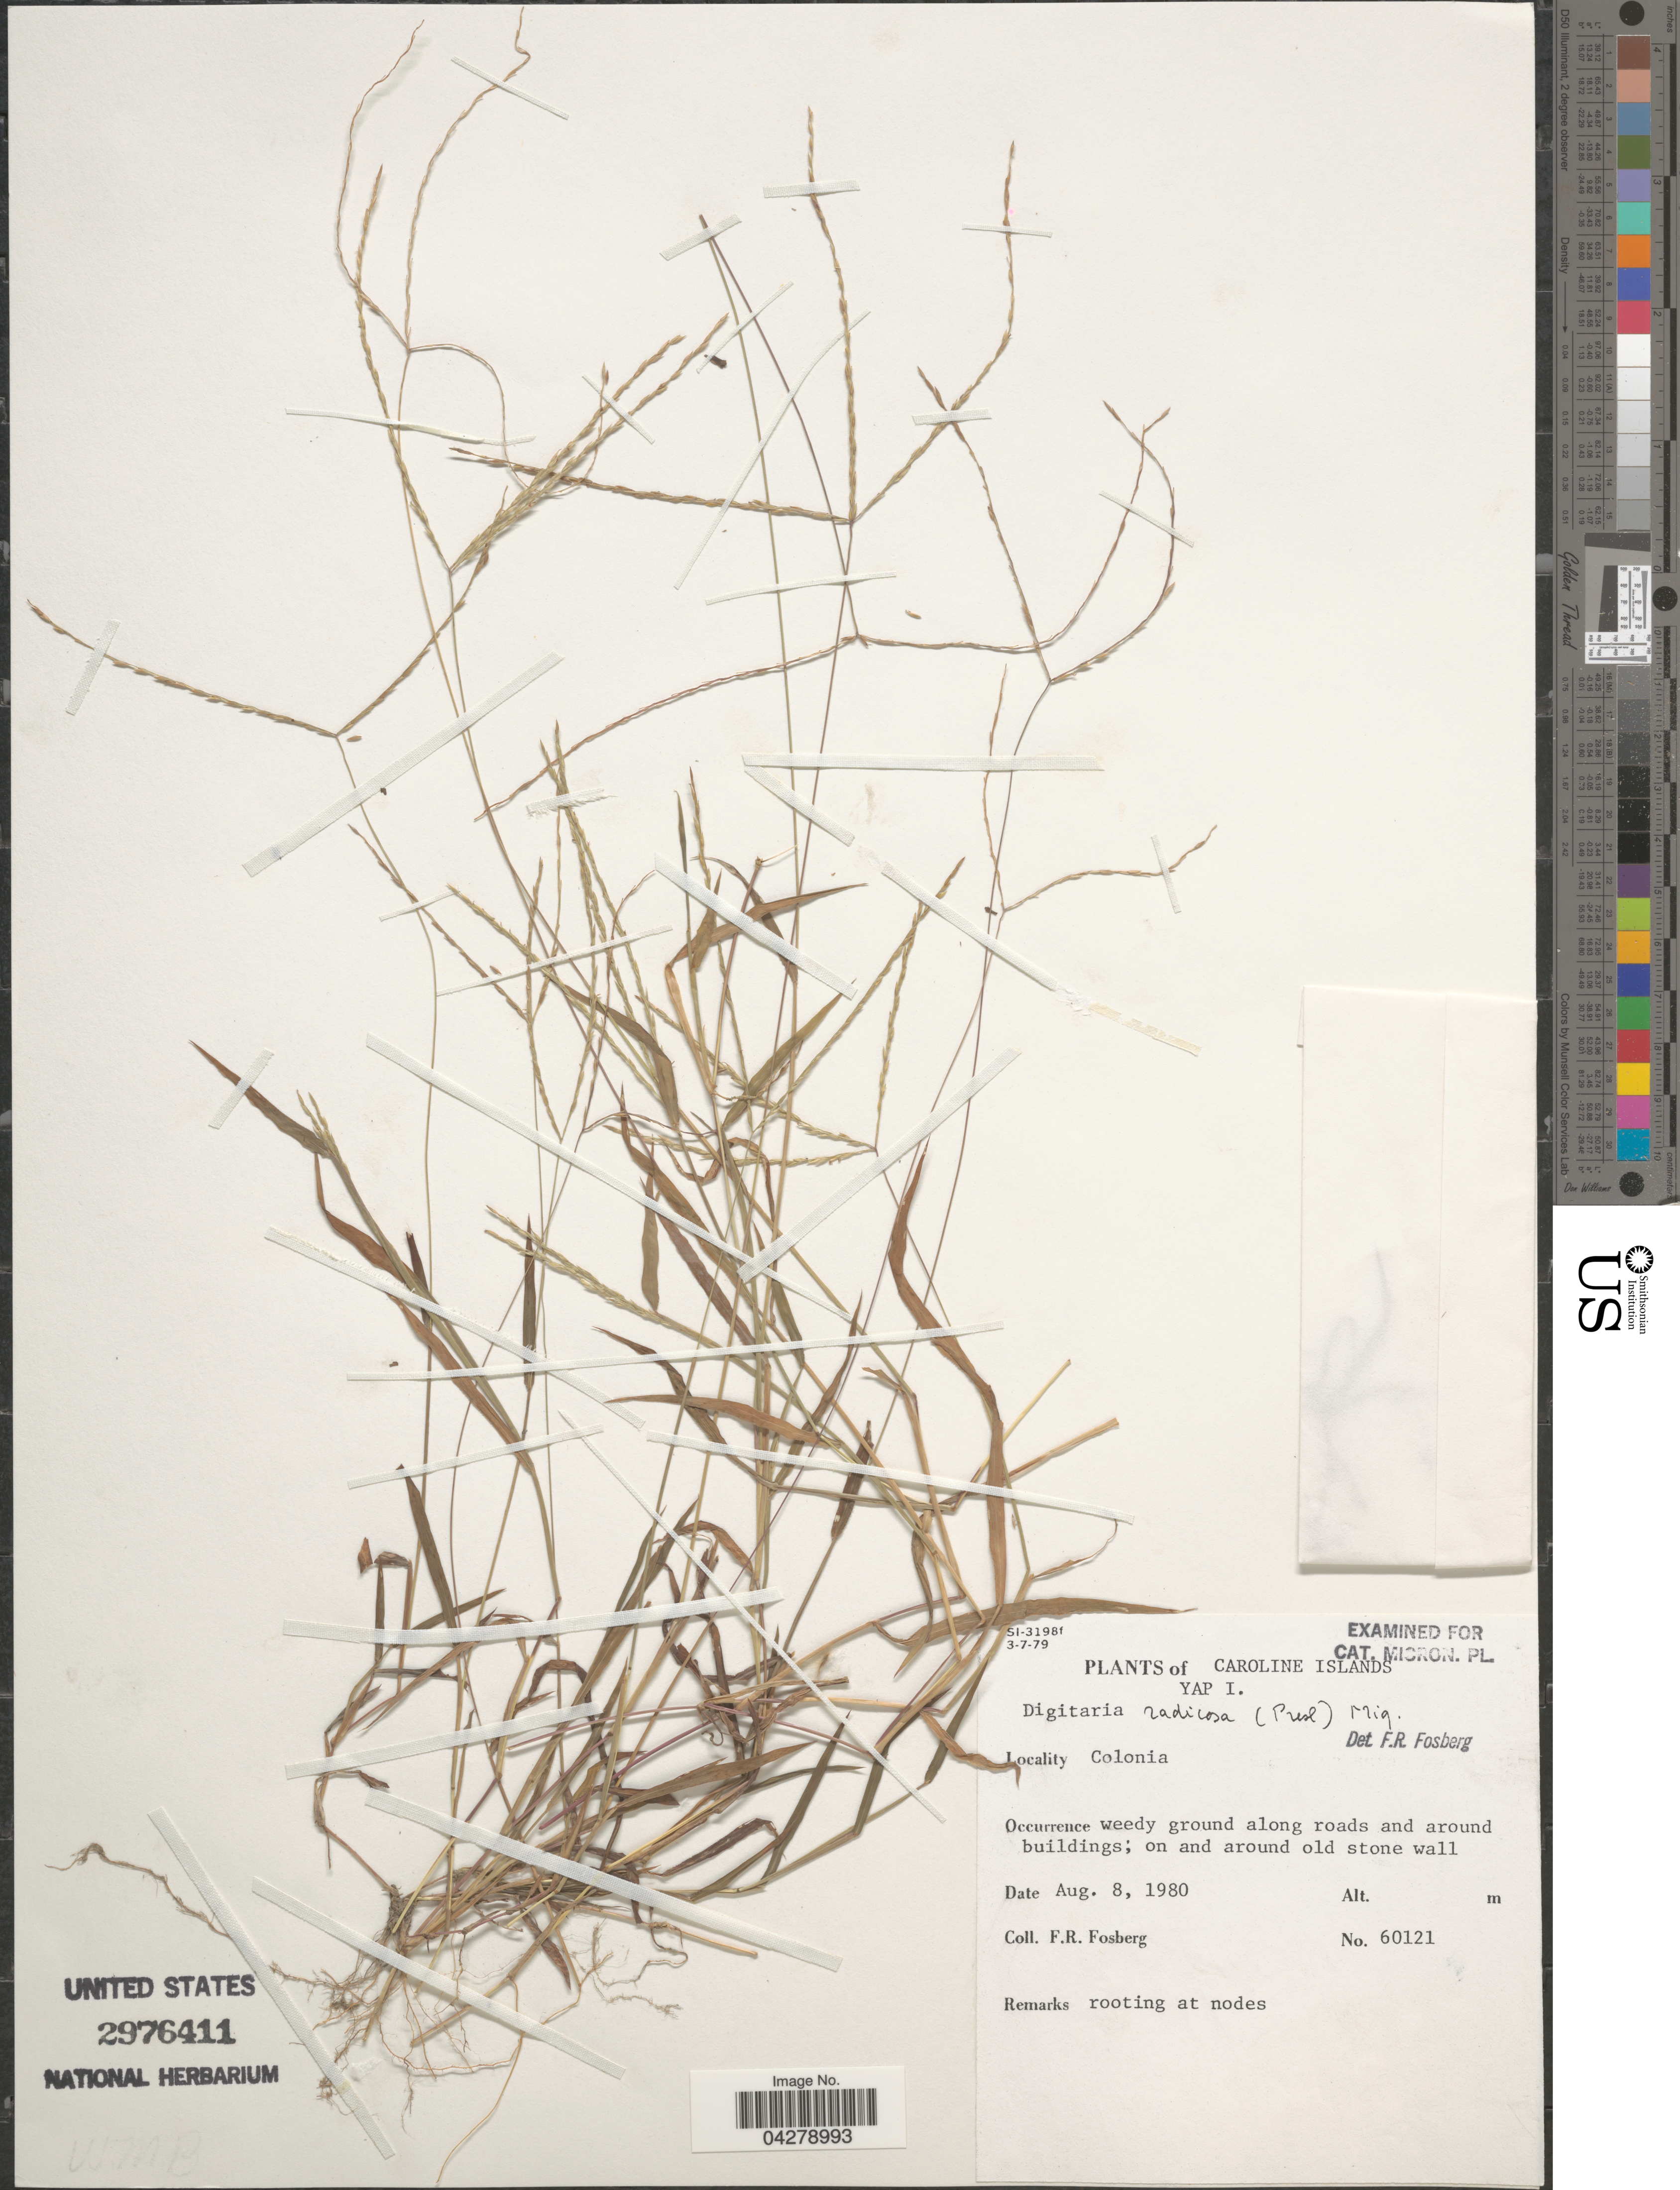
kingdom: Plantae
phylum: Tracheophyta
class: Liliopsida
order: Poales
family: Poaceae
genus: Digitaria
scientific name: Digitaria radicosa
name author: (J. Presl) Miq.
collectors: F. R. Fosberg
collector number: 60121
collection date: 1980-08-08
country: Micronesia, Federated States of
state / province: Yap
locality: Caroline Islands. Yap I. Colonia. Weedy ground along roads and around buildings; on and around old stone wall.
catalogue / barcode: US 2976411